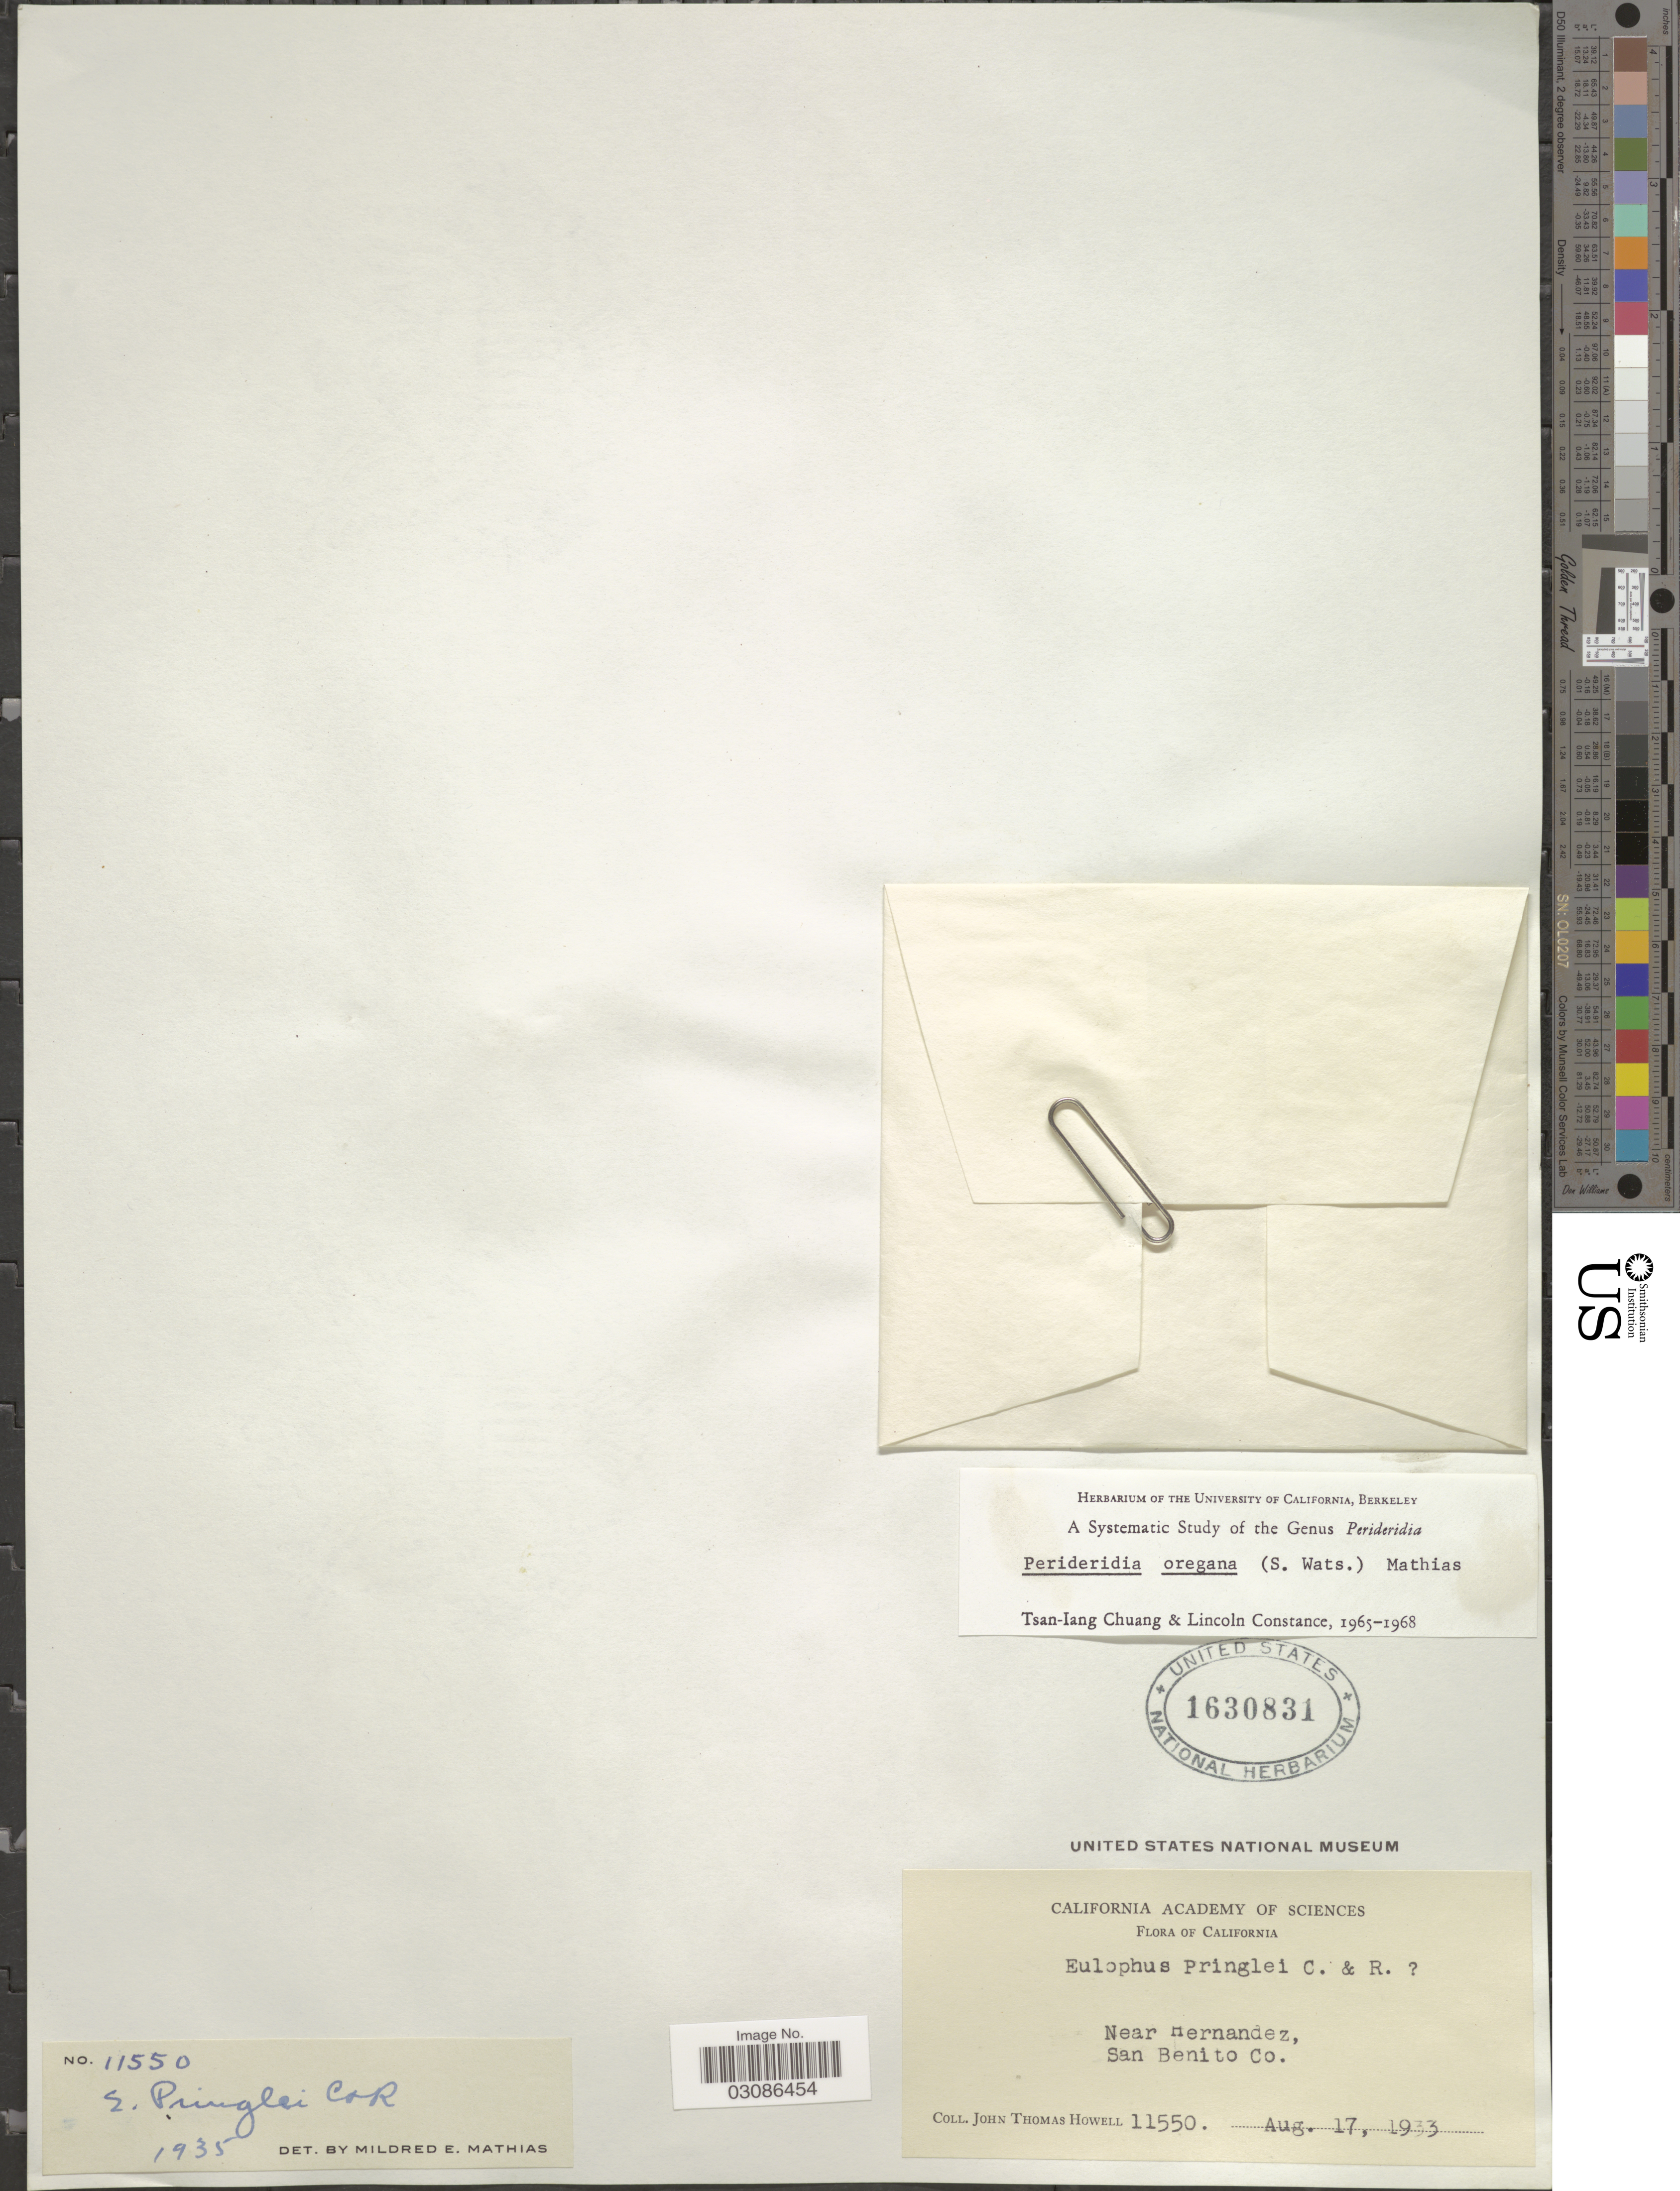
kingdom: Plantae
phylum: Tracheophyta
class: Magnoliopsida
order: Apiales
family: Apiaceae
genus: Perideridia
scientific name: Perideridia oregana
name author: (S. Watson) Mathias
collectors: J. T. Howell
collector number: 11550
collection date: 1933-08-17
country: United States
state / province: California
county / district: San Benito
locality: Near Hernandez, San Benito Co.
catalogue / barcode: US 1630831